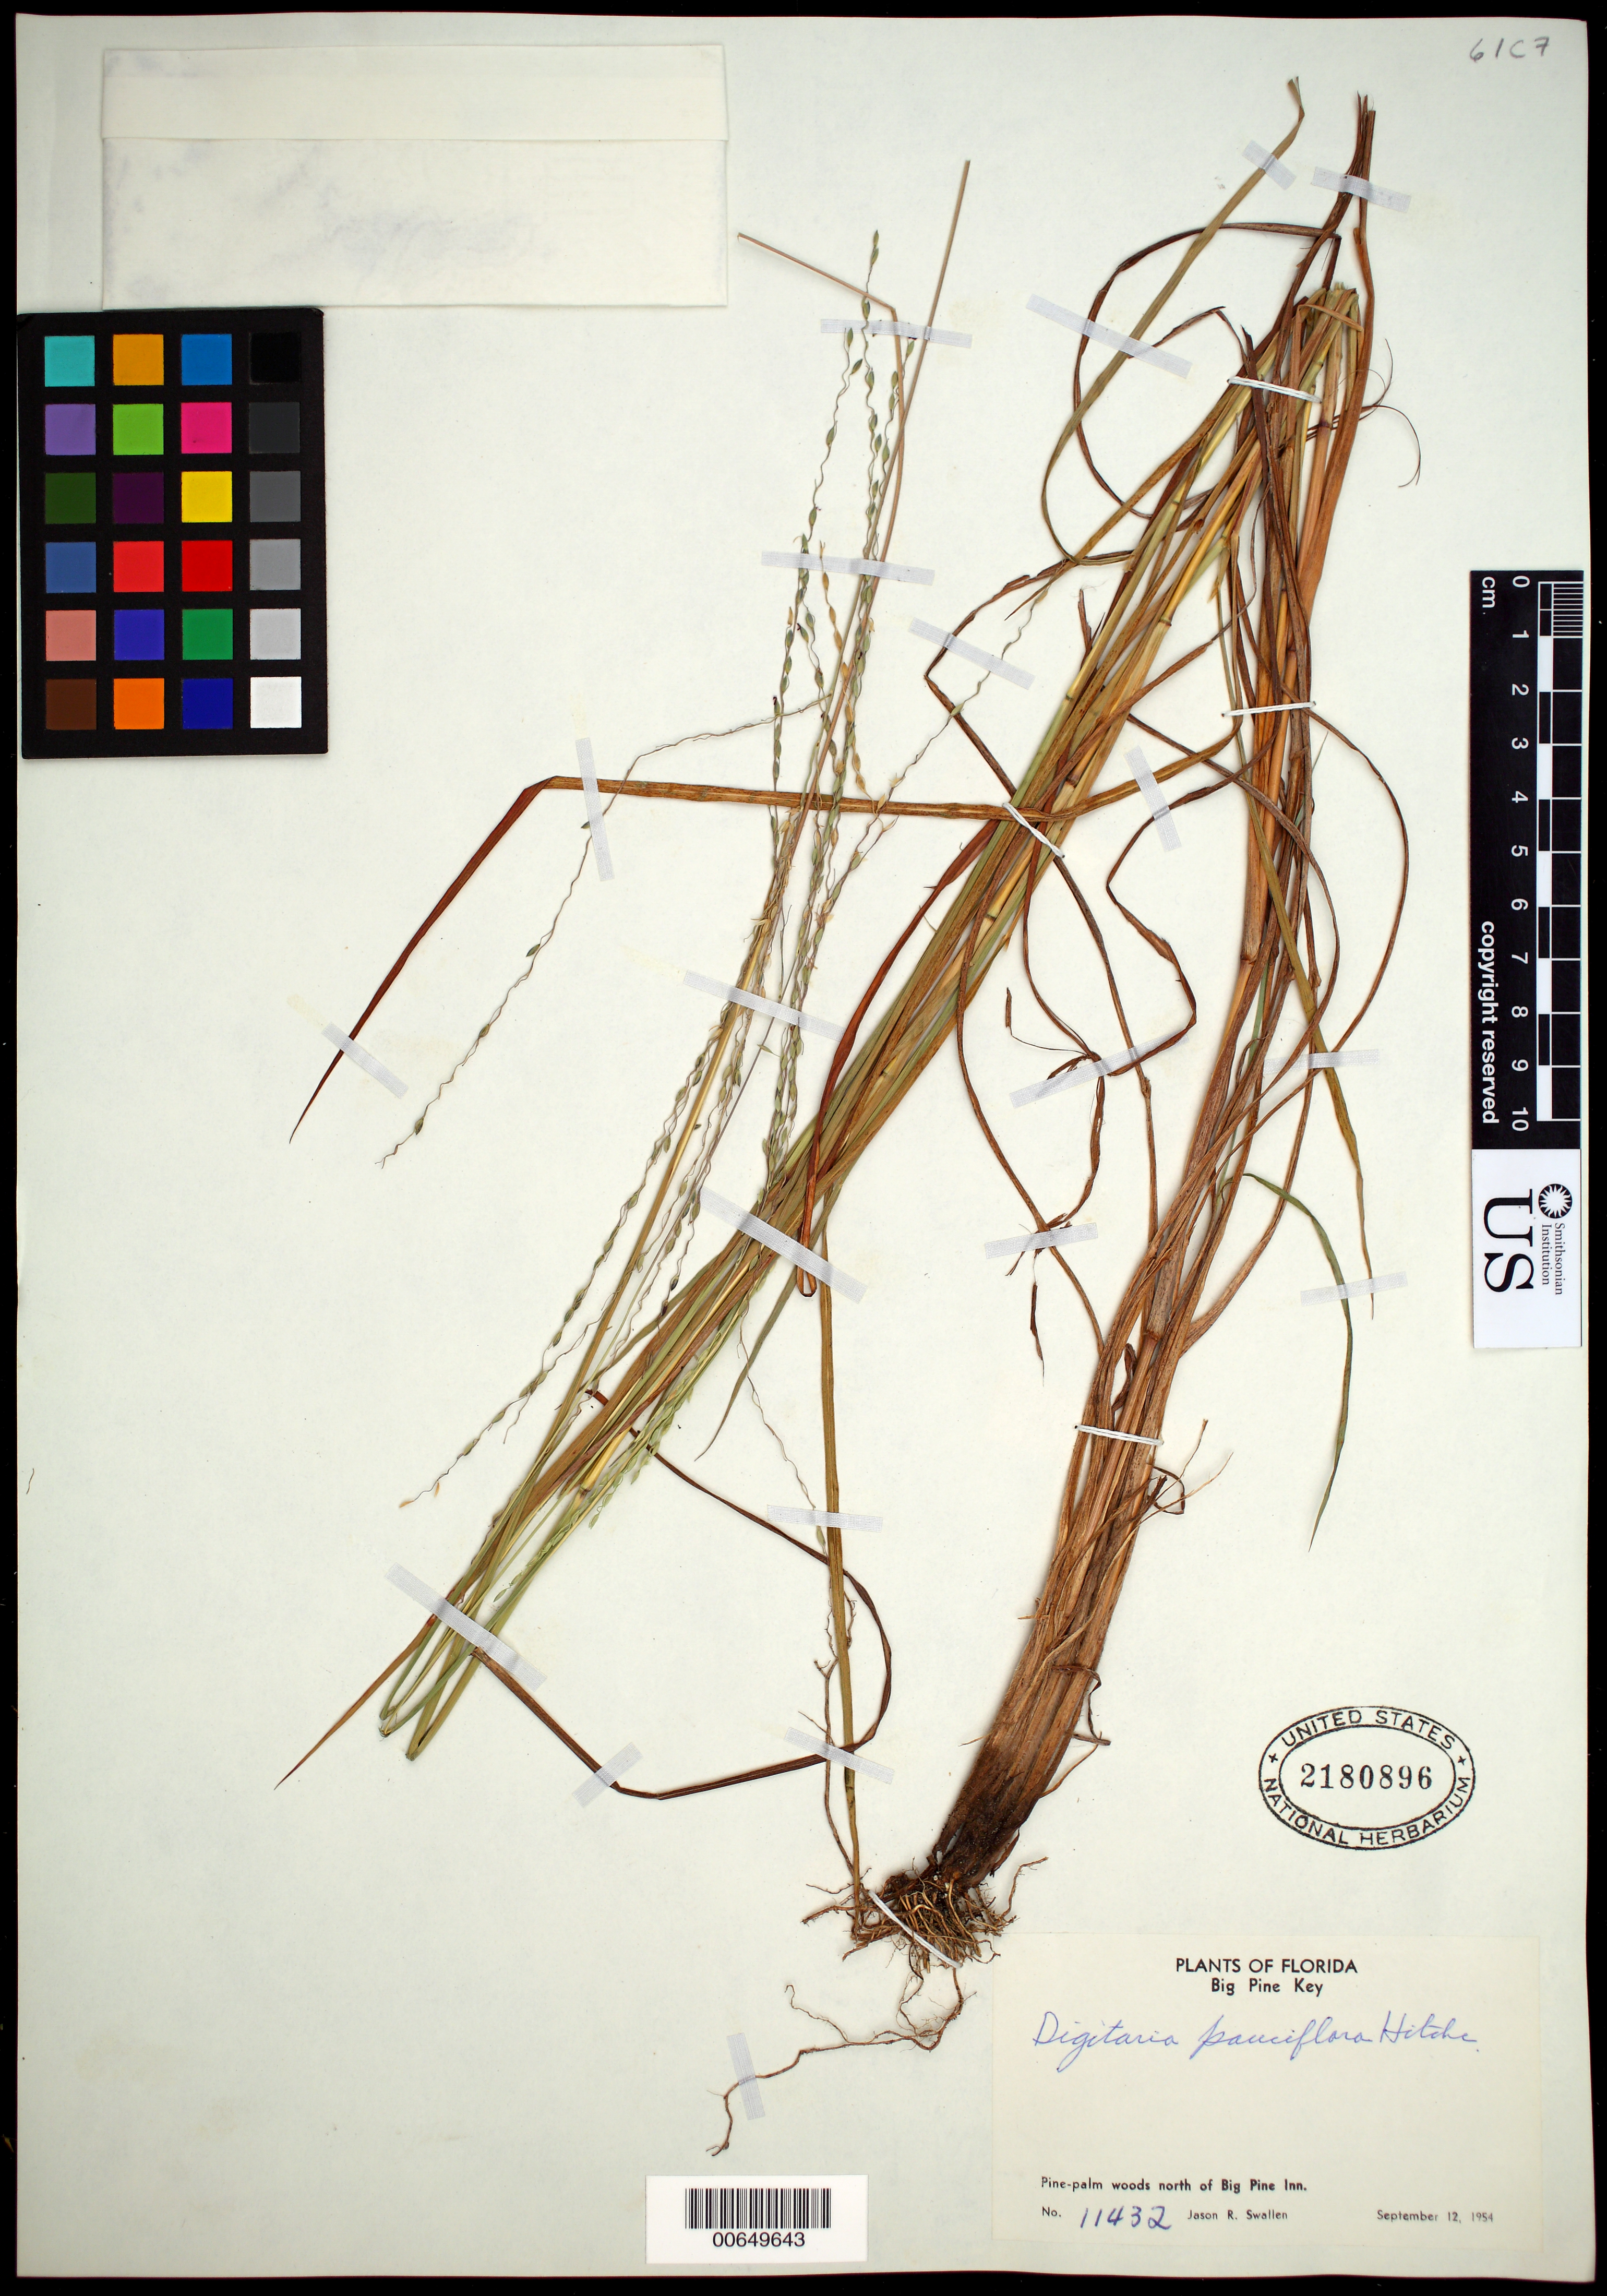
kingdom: Plantae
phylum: Tracheophyta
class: Liliopsida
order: Poales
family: Poaceae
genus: Digitaria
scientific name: Digitaria pauciflora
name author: Hitchc.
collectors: J. R. Swallen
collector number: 11454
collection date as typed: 12 Sep 1954 or 09 Dec 1954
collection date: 1954-09-12 or 1954-12-09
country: United States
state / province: Florida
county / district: Monroe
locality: Big Pine Key, N of Big Pine Inn.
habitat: Pine-palm woods.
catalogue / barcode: US 2180896